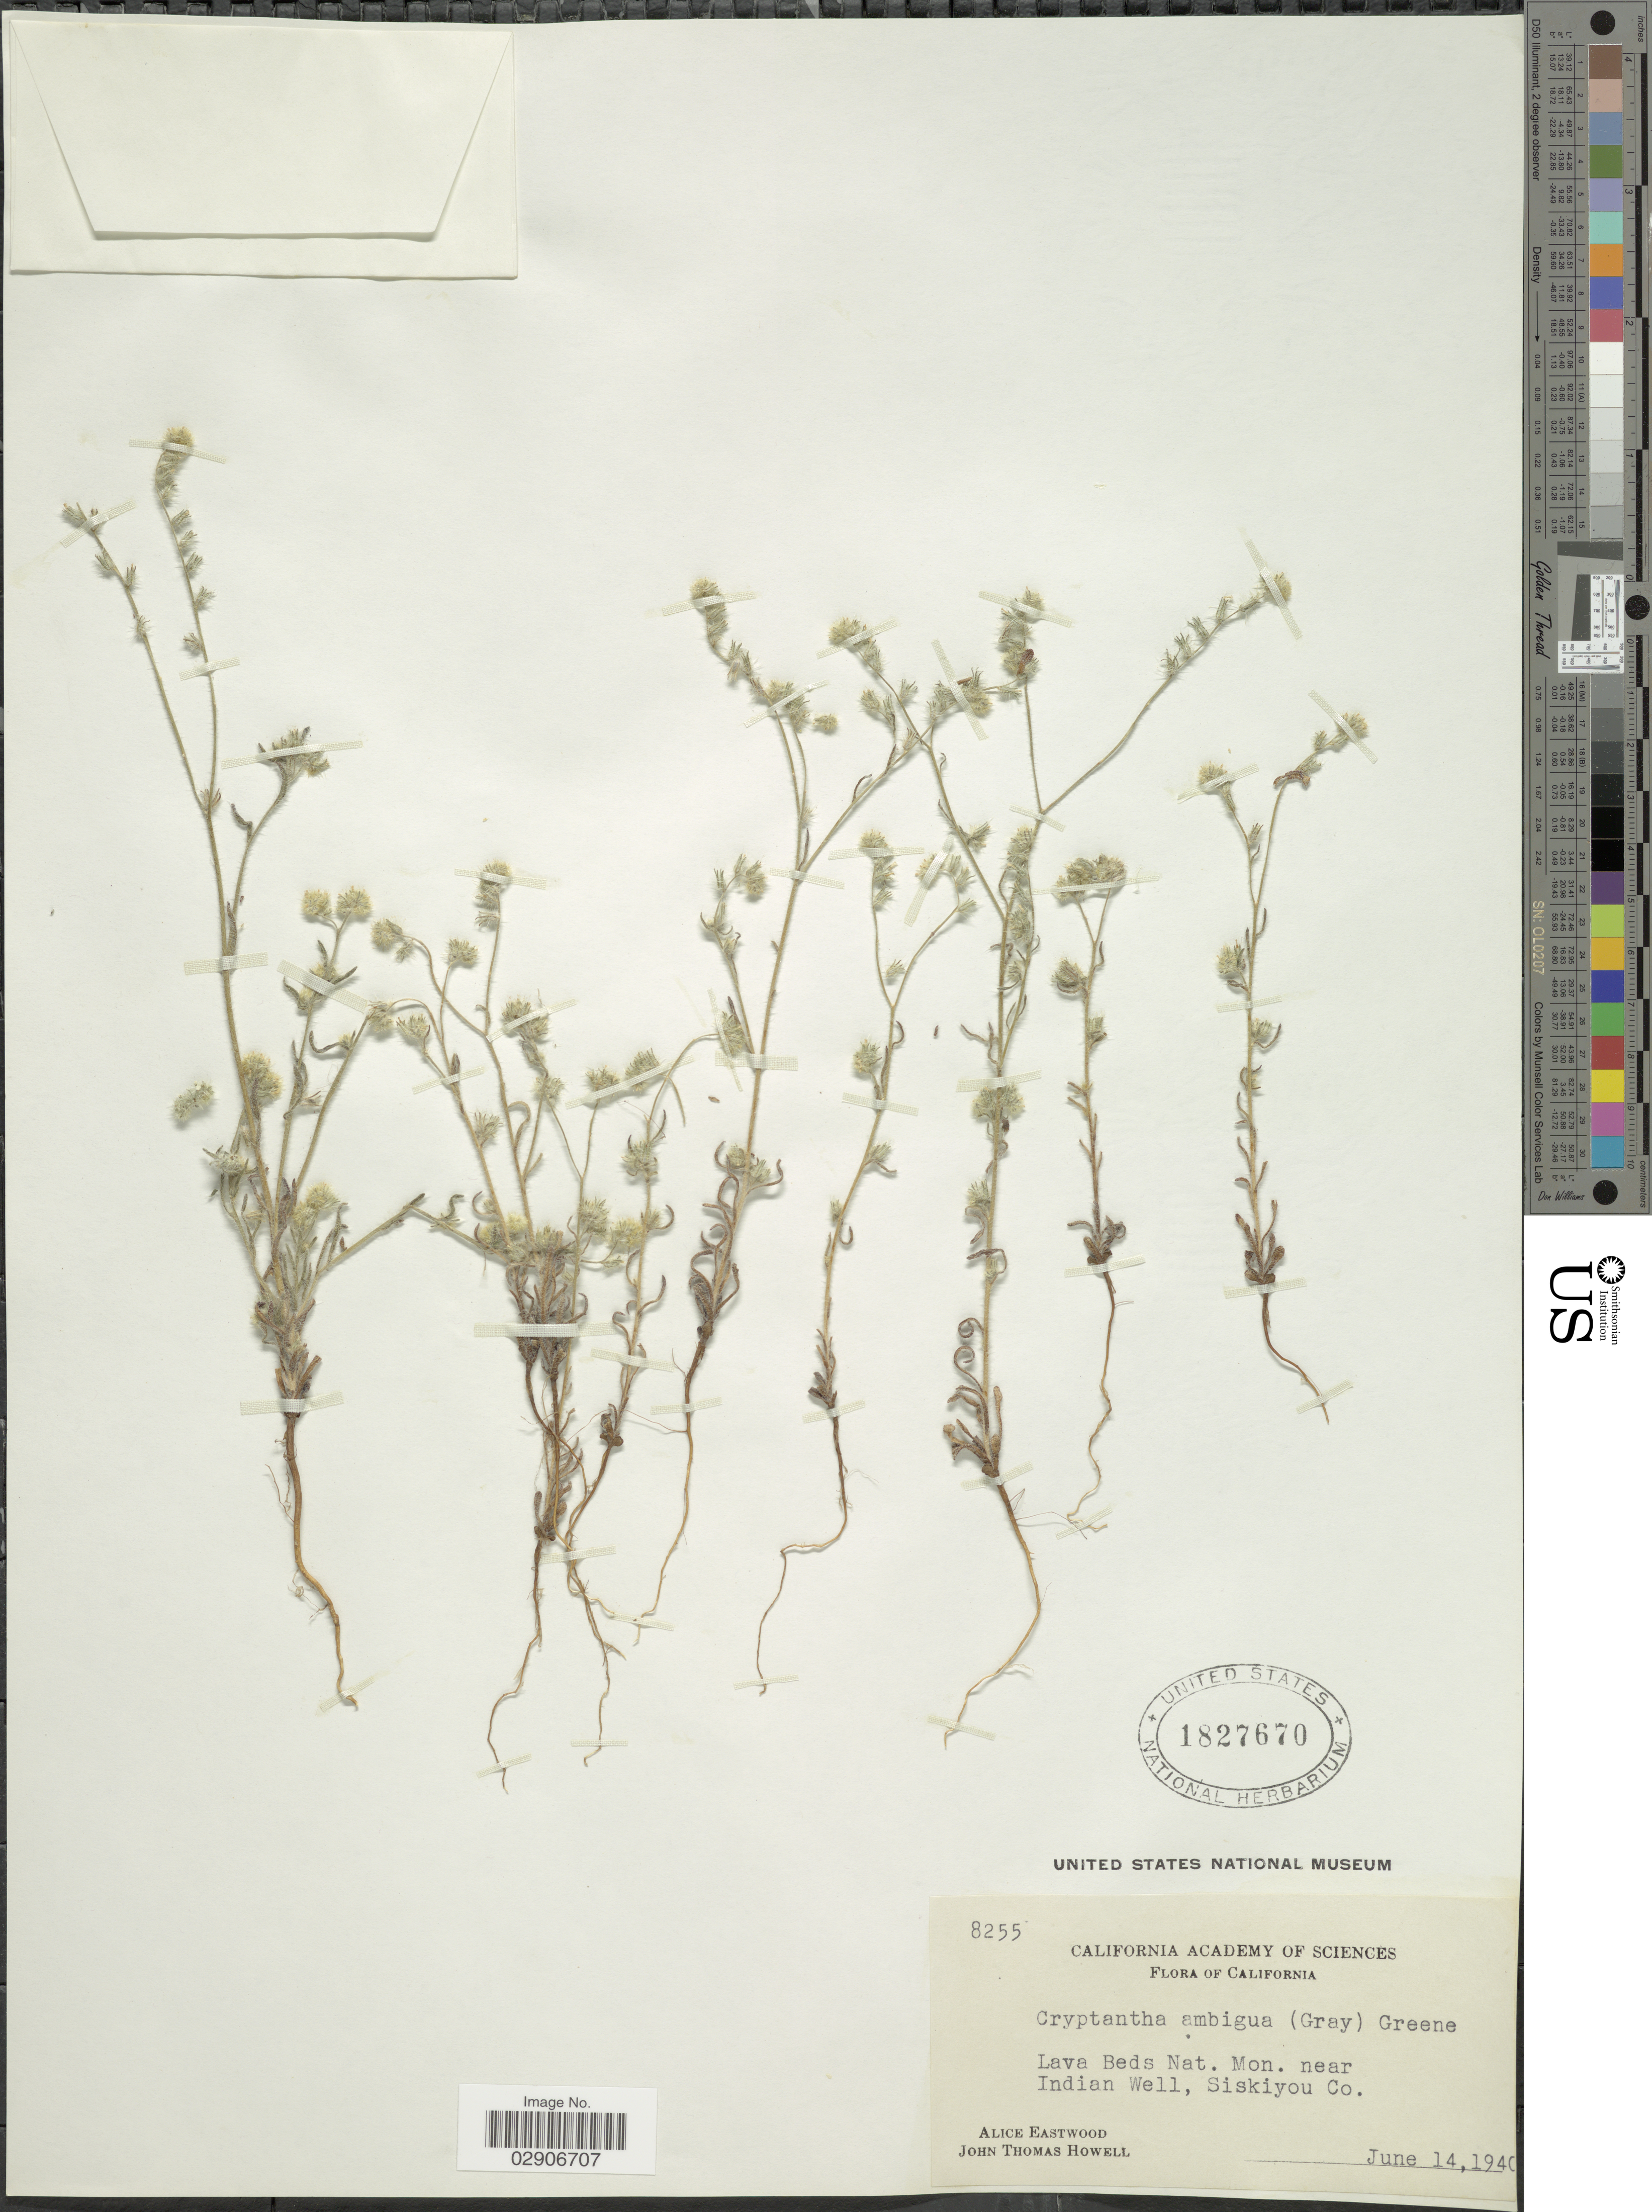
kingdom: Plantae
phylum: Tracheophyta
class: Magnoliopsida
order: Boraginales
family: Boraginaceae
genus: Cryptantha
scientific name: Cryptantha ambigua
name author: (A. Gray) Greene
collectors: A. Eastwood & J. T. Howell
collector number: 8255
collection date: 1940-06-14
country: United States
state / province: California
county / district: Siskiyou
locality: Lava Beds Nat. Mon. near Indian Well, Siskiyou Co. California.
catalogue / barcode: US 1827670